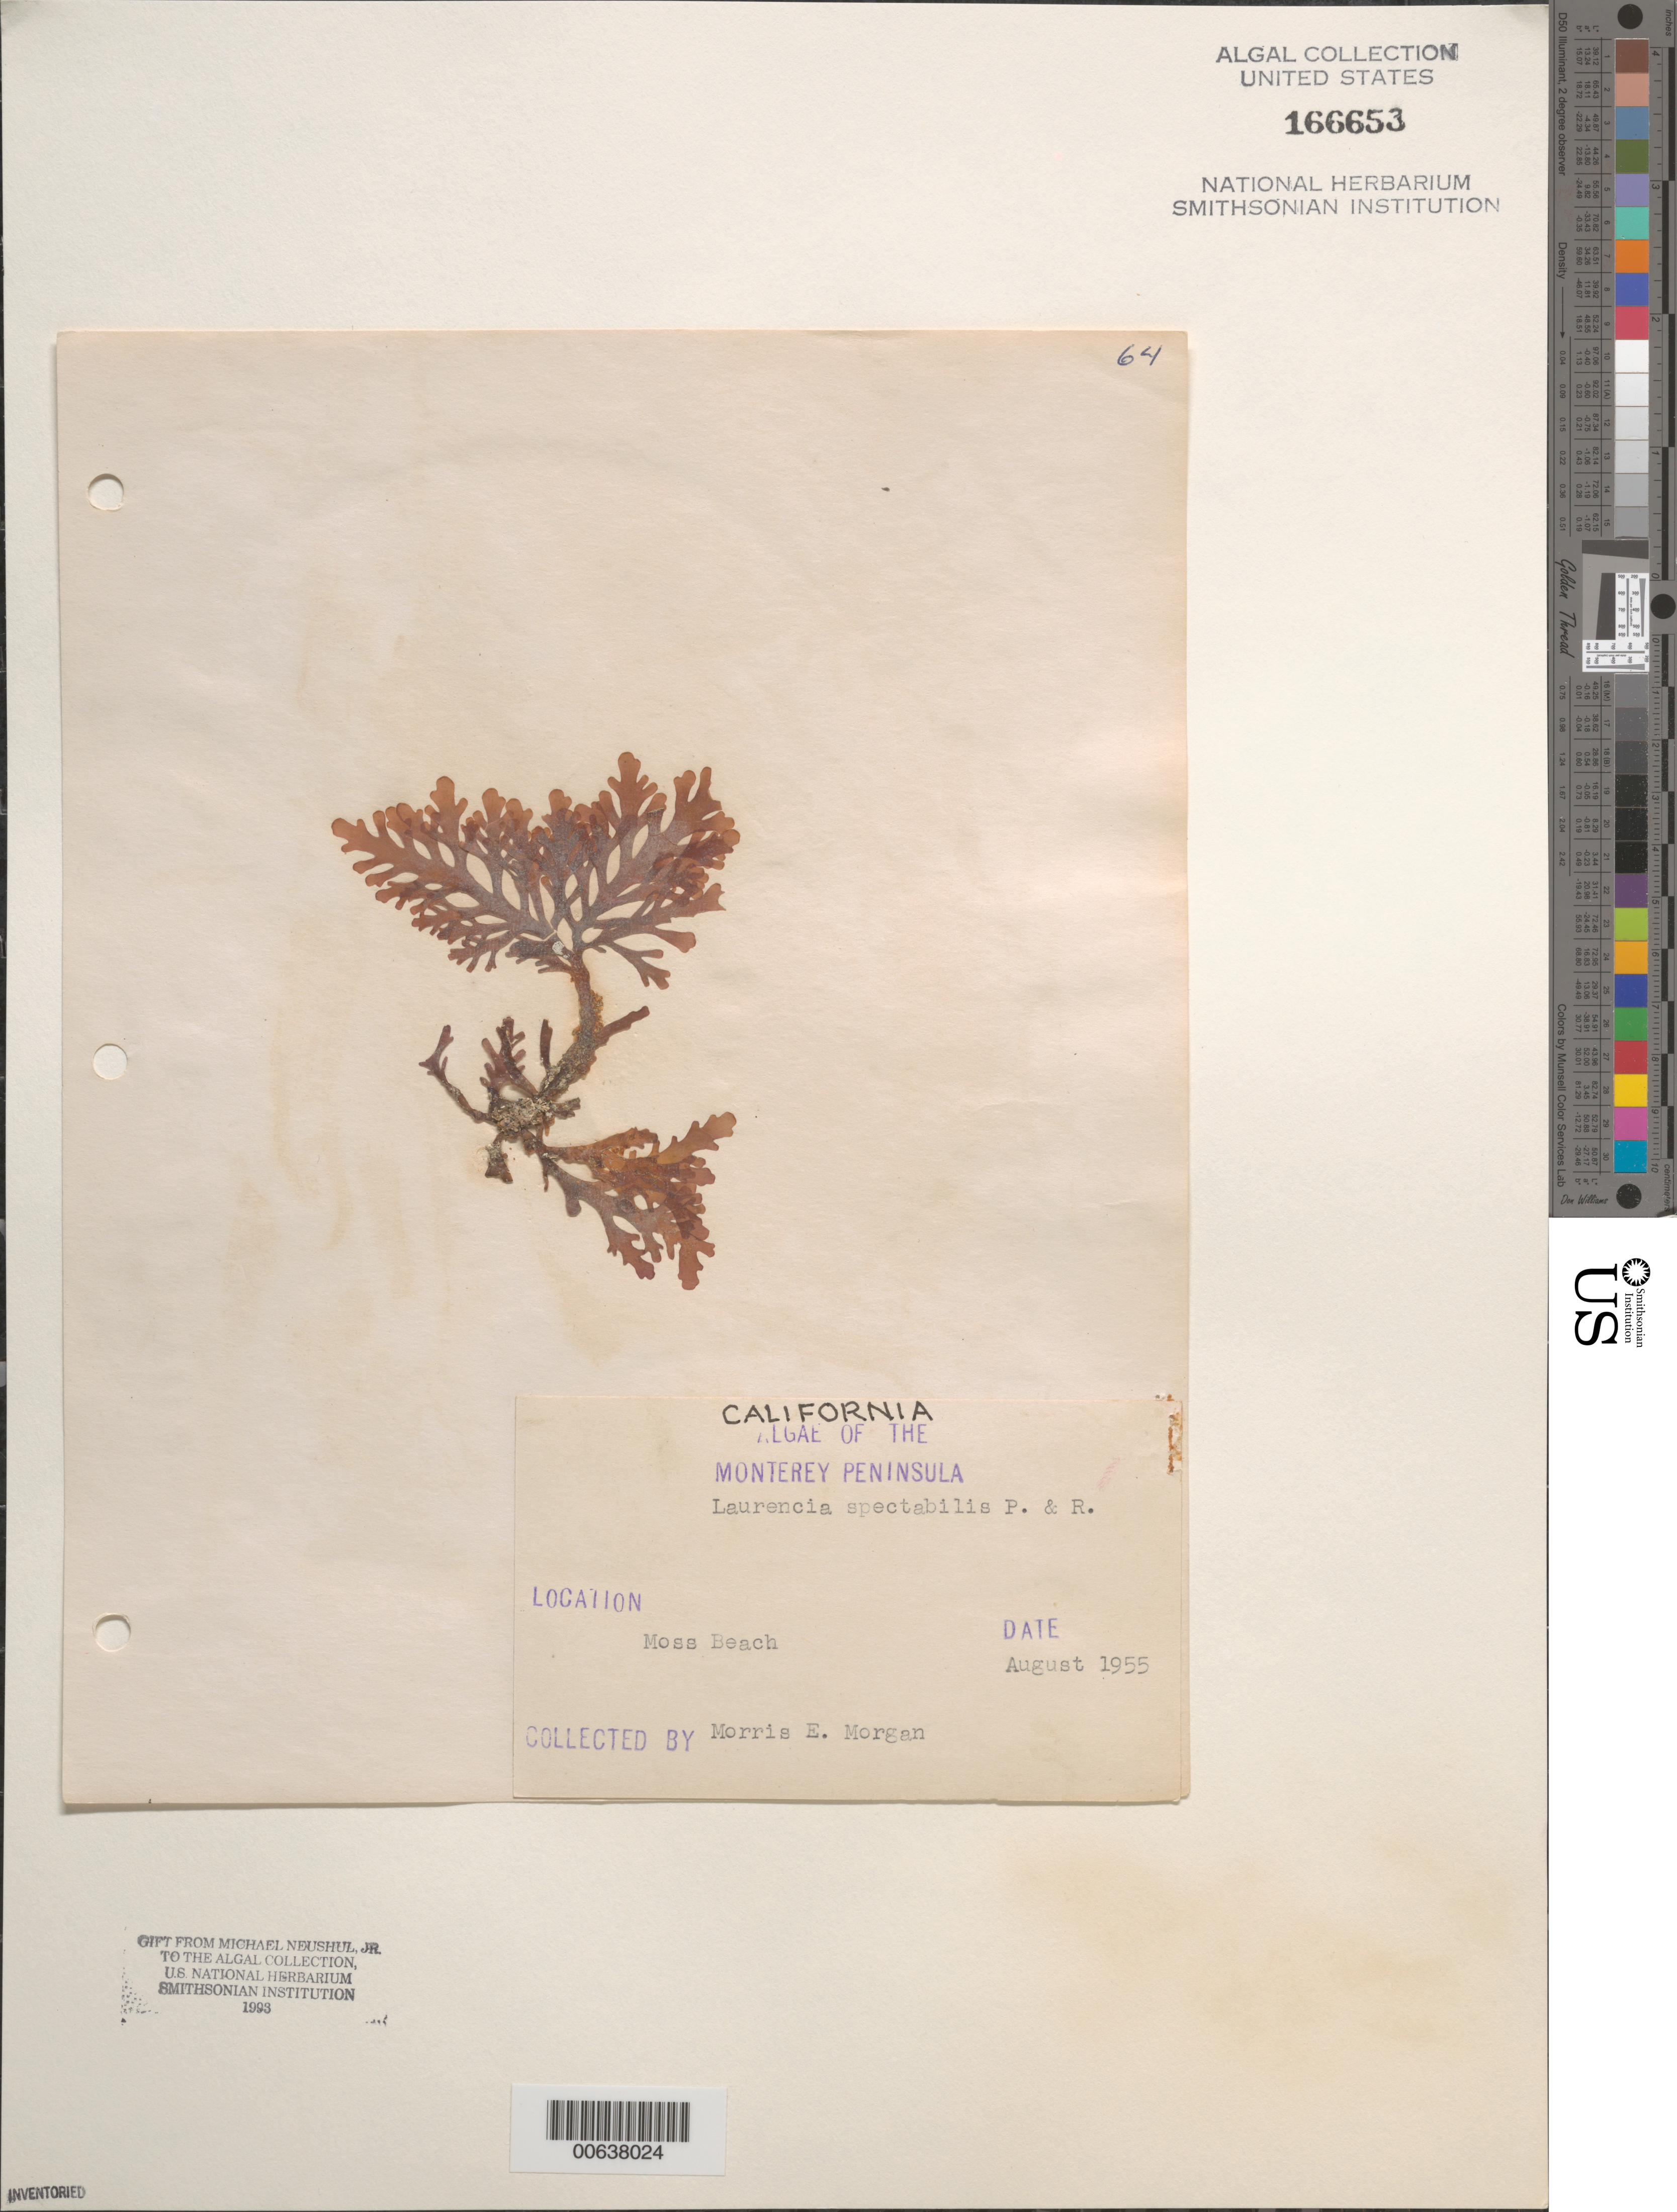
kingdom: Plantae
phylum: Rhodophyta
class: Florideophyceae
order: Ceramiales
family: Rhodomelaceae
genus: Osmundea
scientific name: Osmundea spectabilis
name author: (Postels & Rupr.) K.W. Nam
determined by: Algae name updating Project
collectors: M. Morgan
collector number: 64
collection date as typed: Aug 1955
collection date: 1955-08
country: United States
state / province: California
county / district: Monterey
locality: Moss Beach, Monterey Peninsula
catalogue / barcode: US 166653